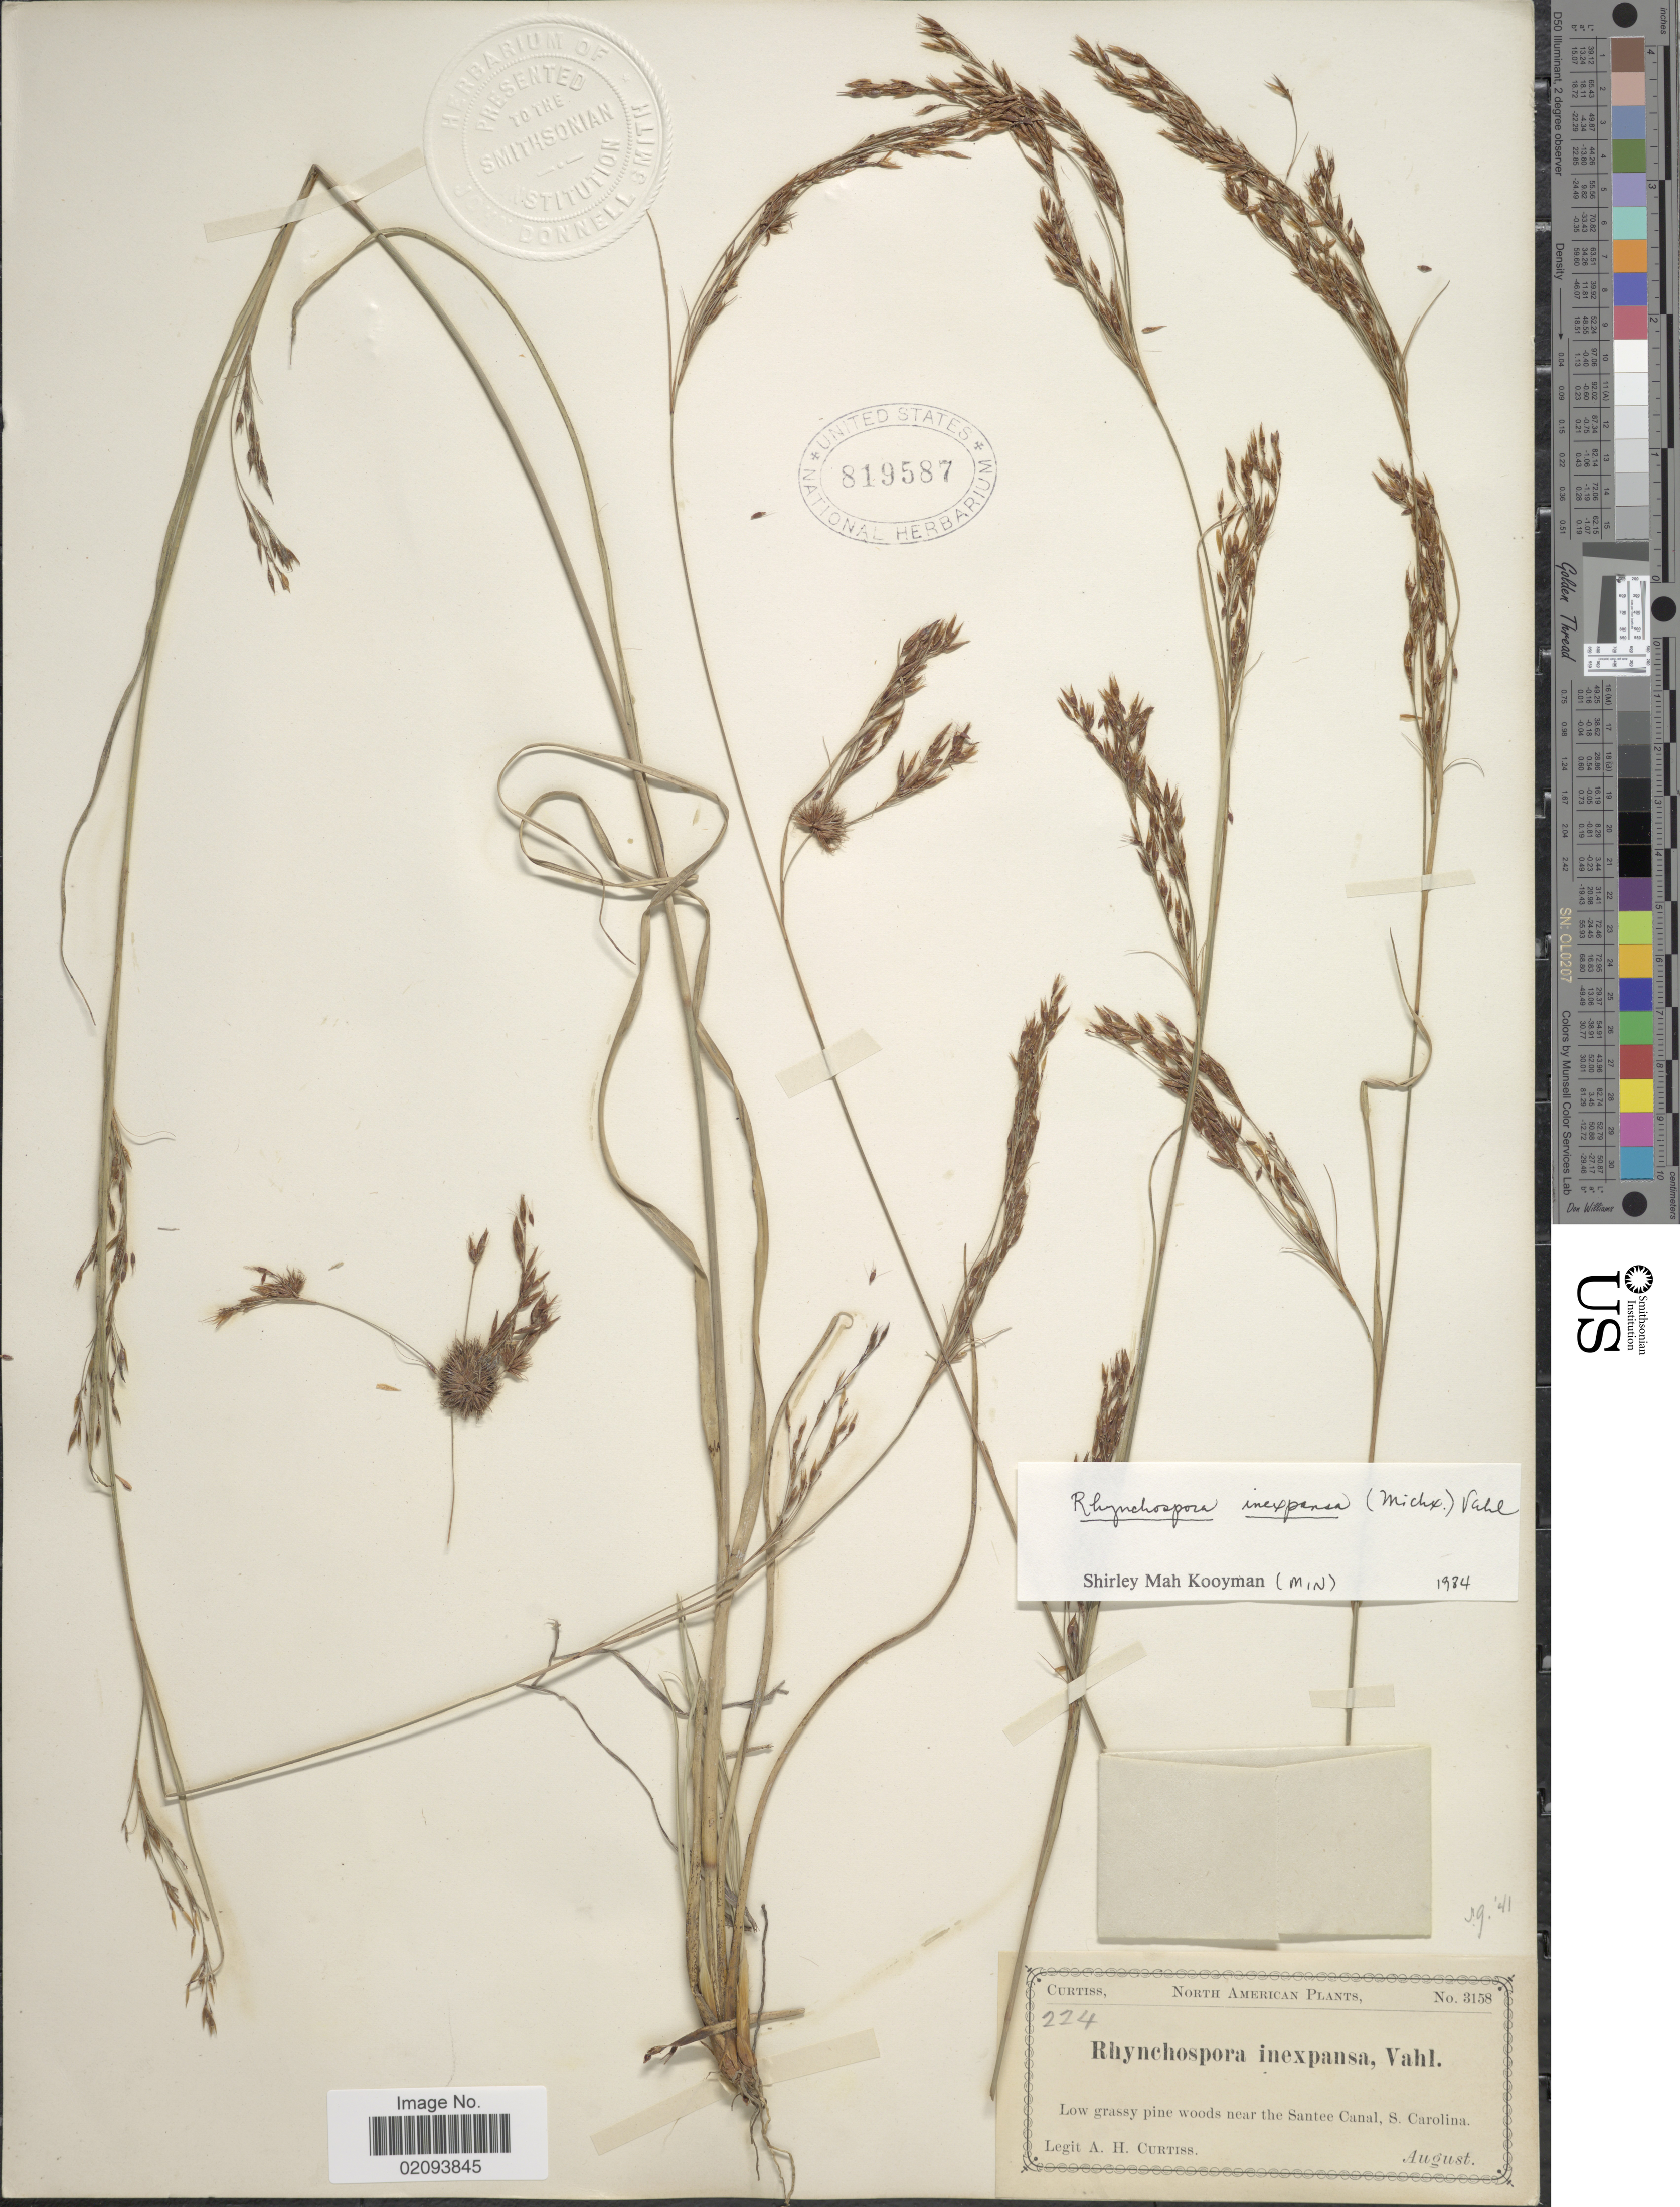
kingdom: Plantae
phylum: Tracheophyta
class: Liliopsida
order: Poales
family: Cyperaceae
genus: Rhynchospora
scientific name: Rhynchospora inexpansa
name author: (Michx.) Vahl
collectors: A. H. Curtiss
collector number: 3158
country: United States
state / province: South Carolina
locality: Low grassy pine woods near the Santee Canal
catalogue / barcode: US 819587